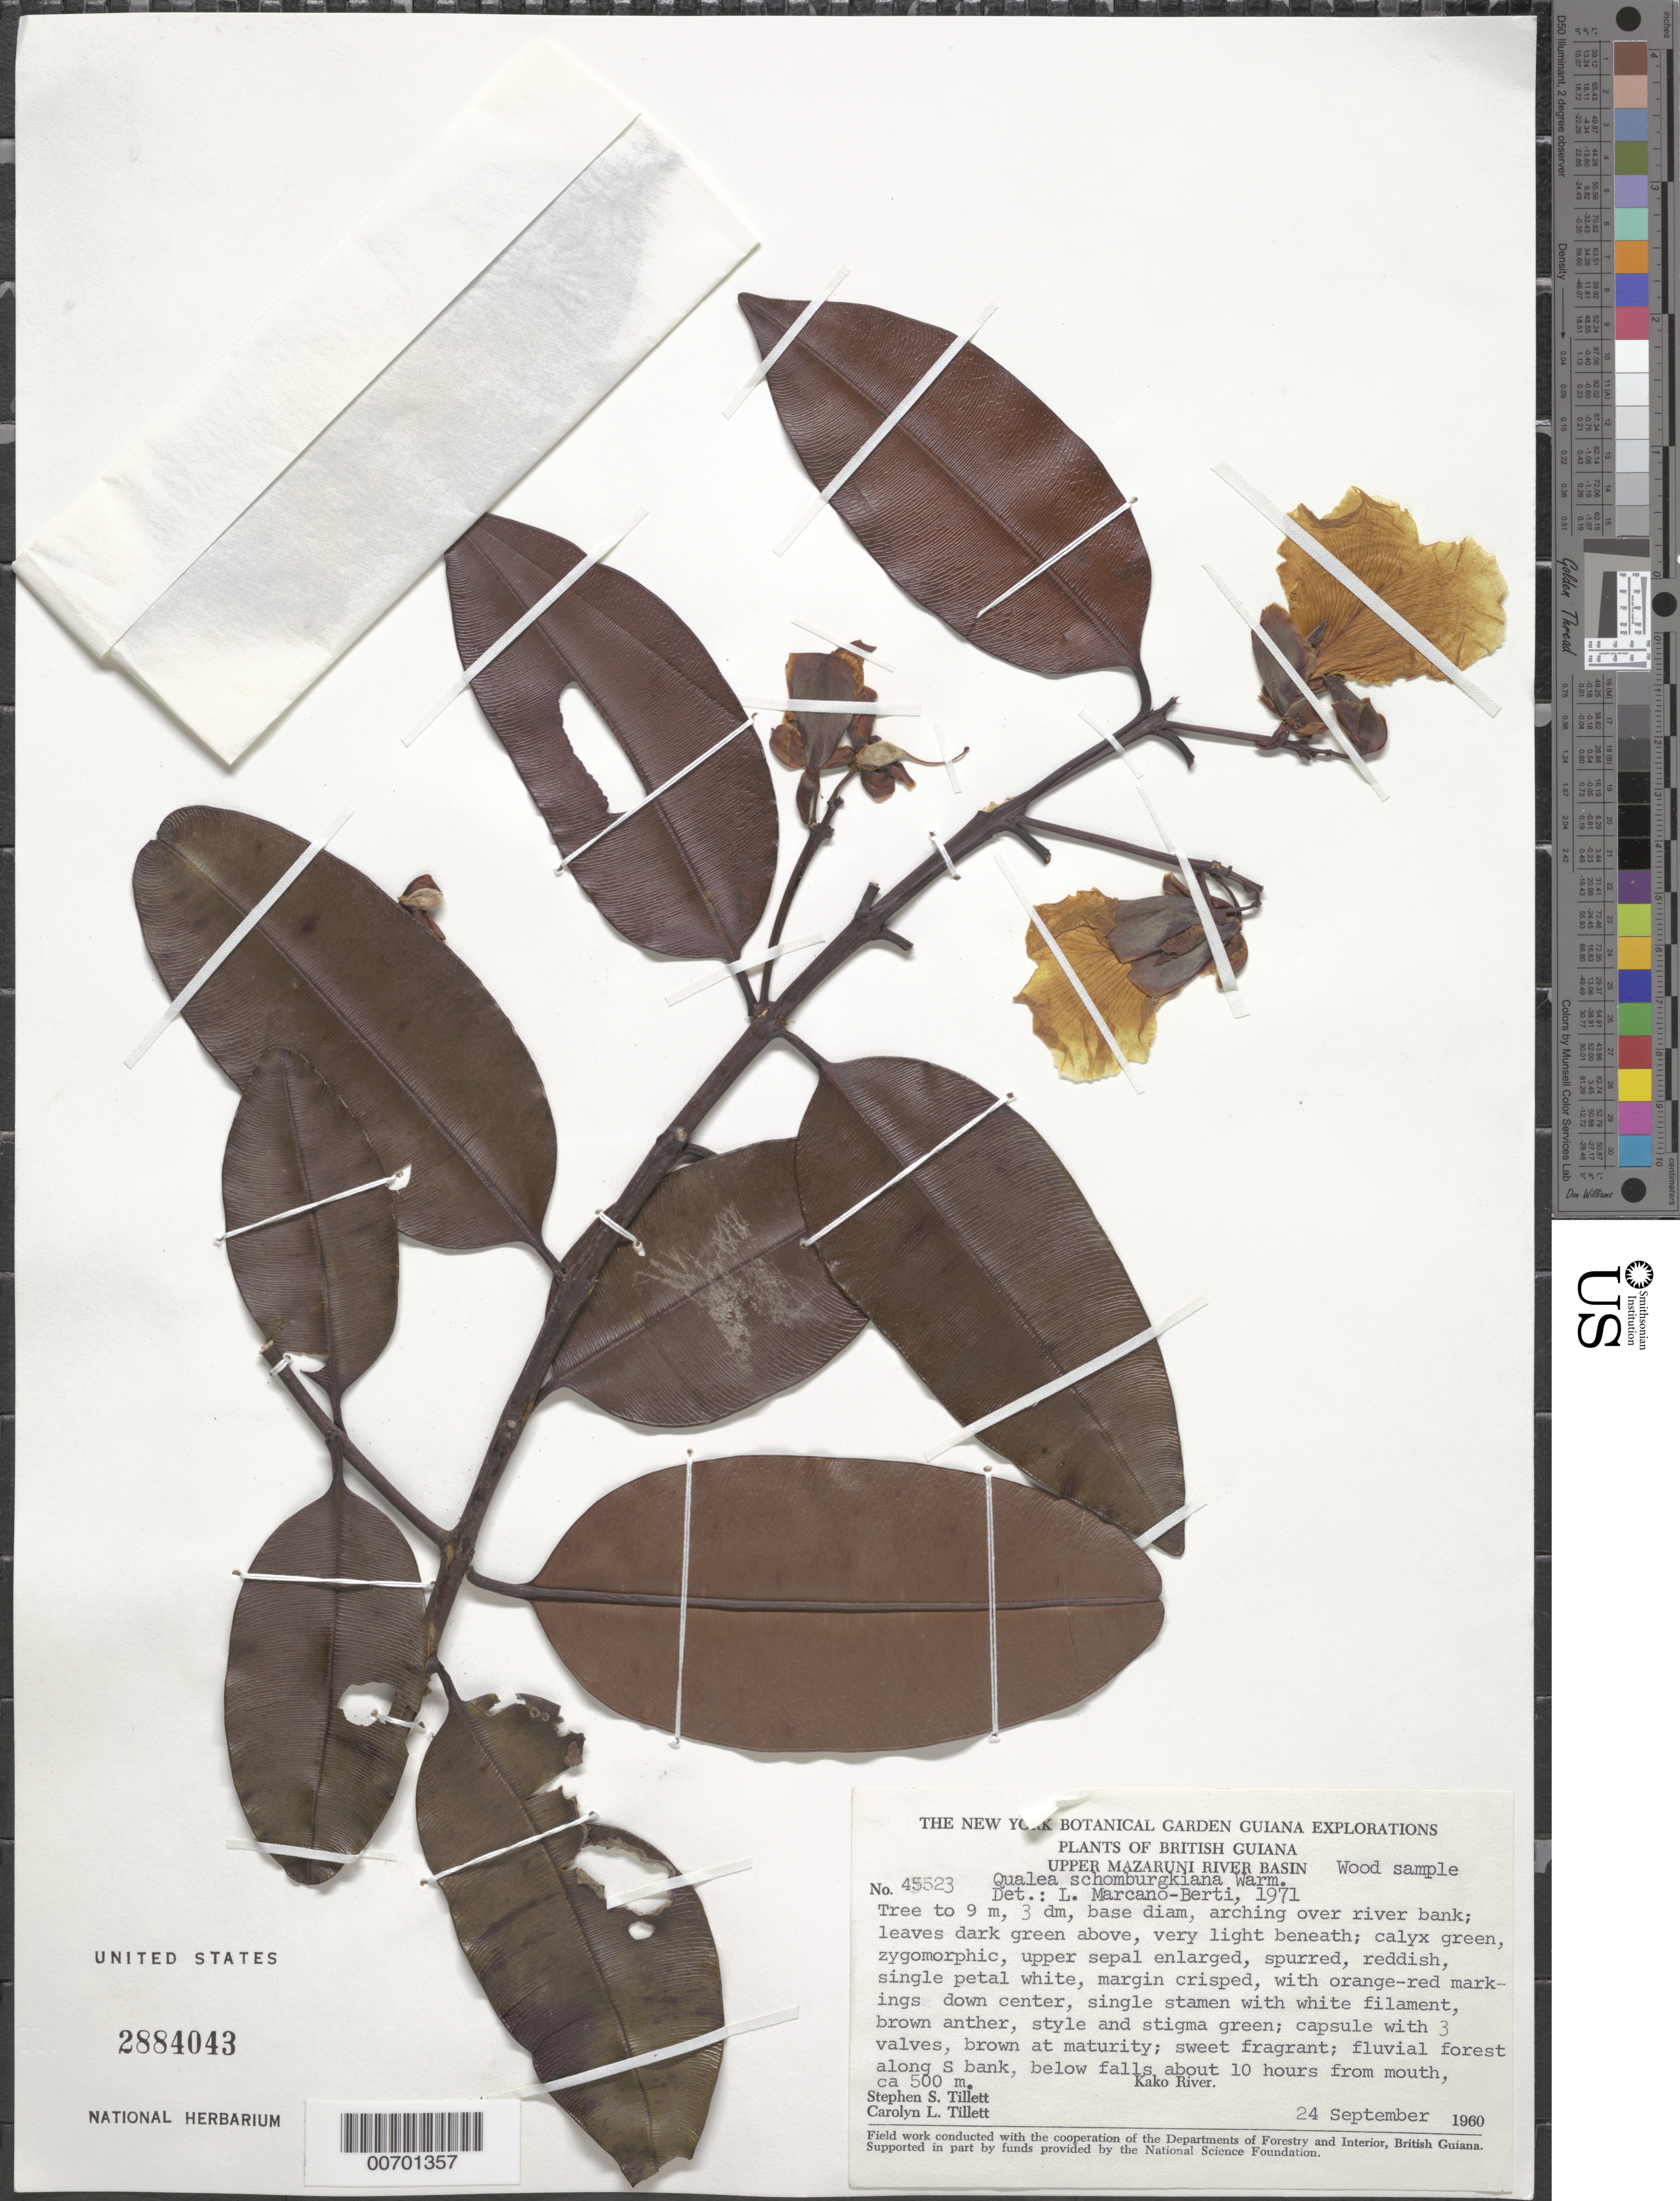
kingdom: Plantae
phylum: Tracheophyta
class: Magnoliopsida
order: Myrtales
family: Vochysiaceae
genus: Qualea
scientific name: Qualea schomburgkiana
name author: Warm.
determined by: Marcano-Berti, L.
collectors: S. S. Tillett, C. L. Tillett & R. Boyan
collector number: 45523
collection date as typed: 24-Sep-60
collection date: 1960-09-24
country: Guyana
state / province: Cuyuni-Mazaruni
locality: Camp #3, 1/2 mile below 'falls' of Kako R., S bank, about 10 hours from mouth, Upper Mazaruni R basin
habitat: Fluvial forest along south bank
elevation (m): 500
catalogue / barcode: US 2884043